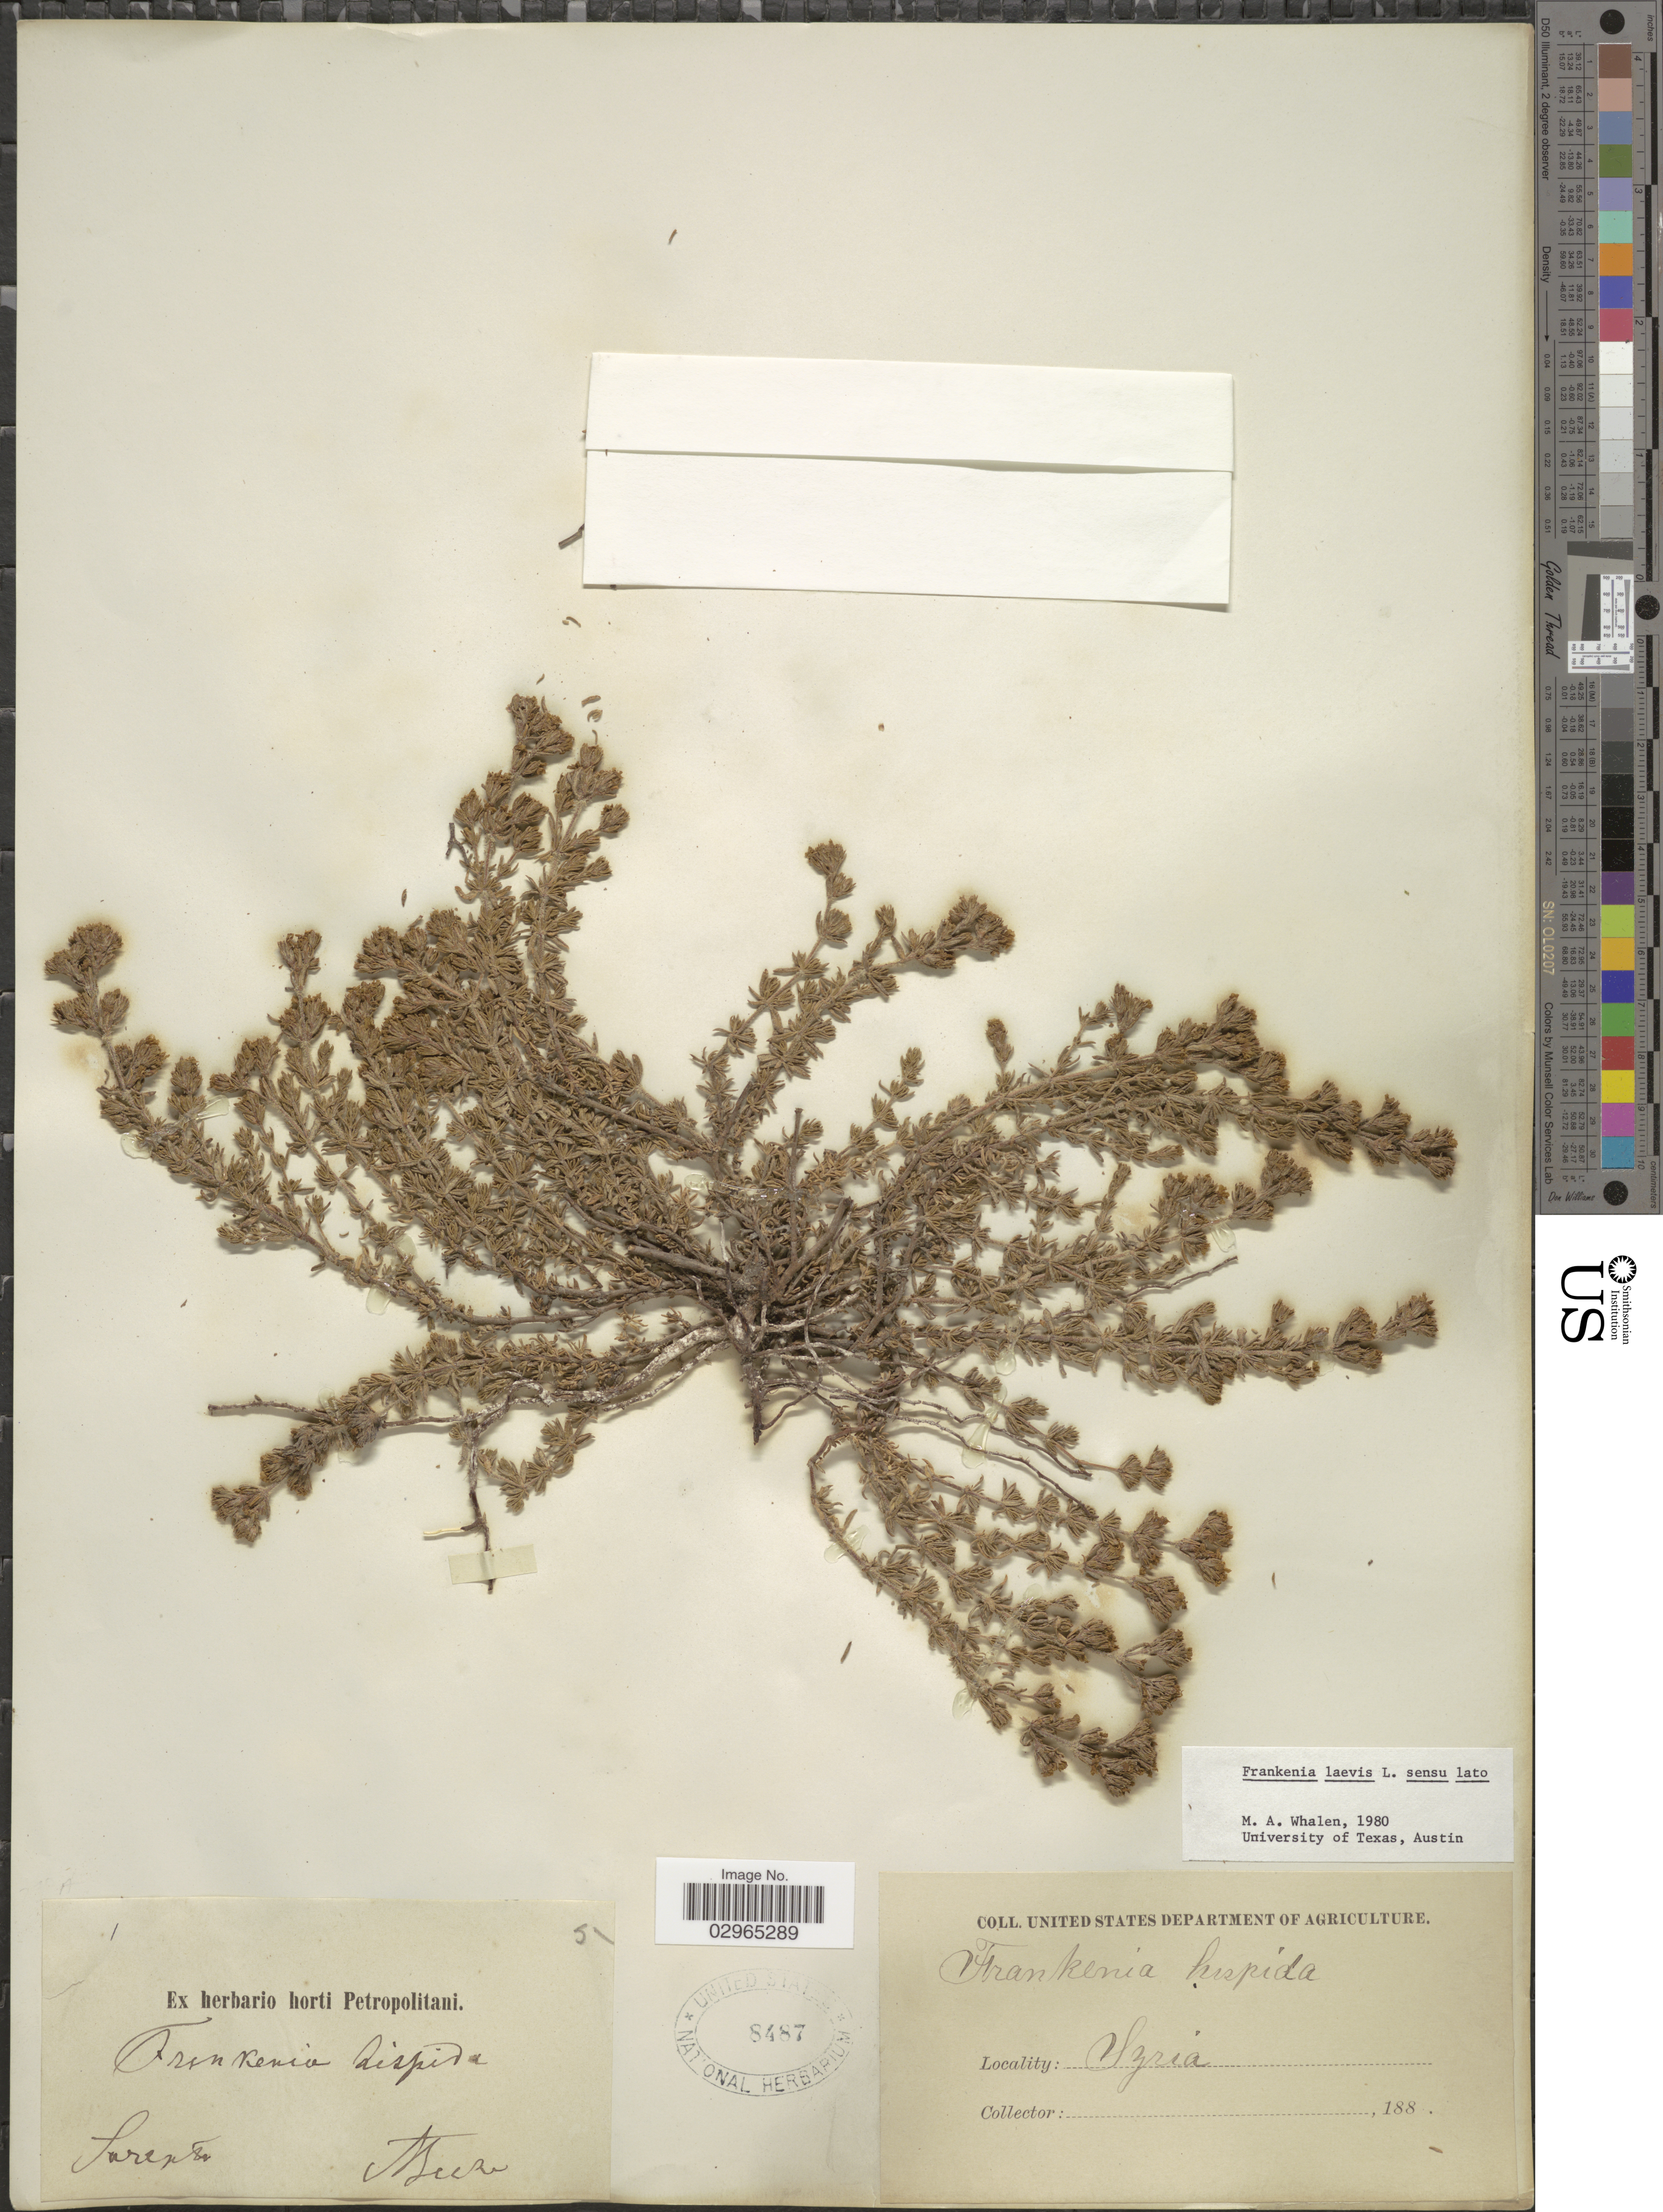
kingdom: Plantae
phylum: Tracheophyta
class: Magnoliopsida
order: Caryophyllales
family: Frankeniaceae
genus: Frankenia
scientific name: Frankenia laevis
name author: L.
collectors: A. Becker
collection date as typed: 188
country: Russian Federation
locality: Sarepta [originally recorded as Syria]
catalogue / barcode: US 8487